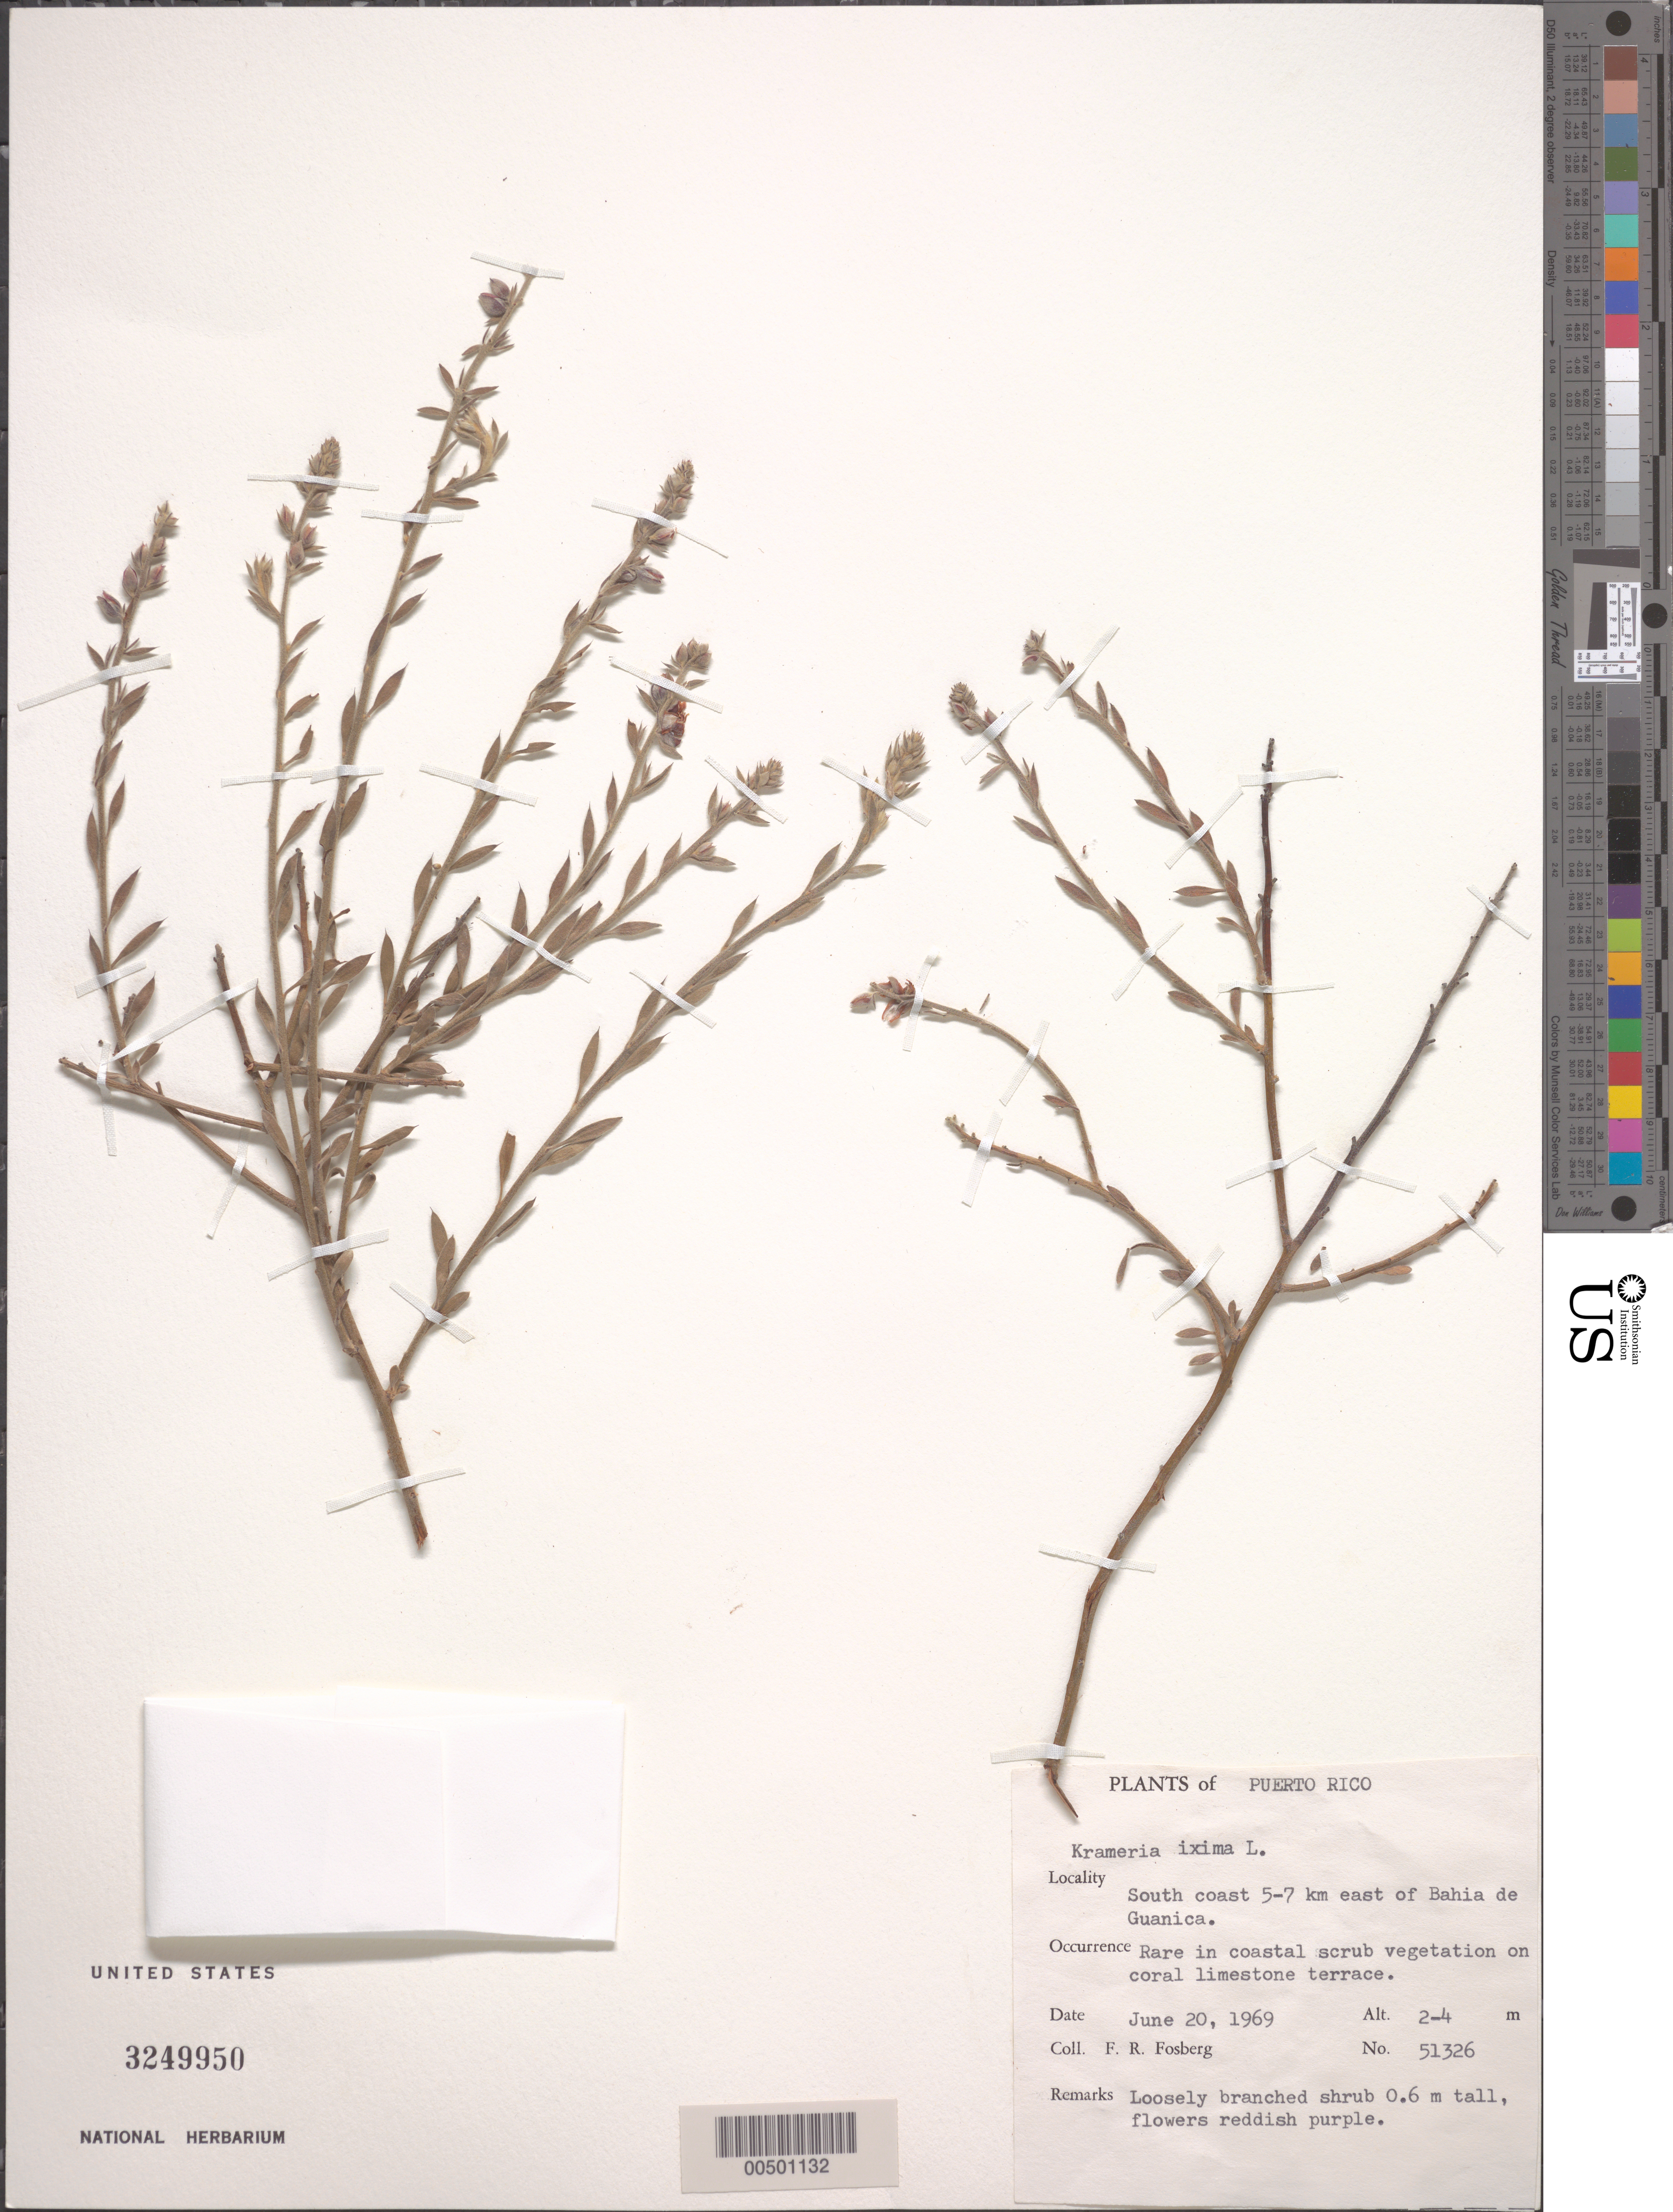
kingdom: Plantae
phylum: Tracheophyta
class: Magnoliopsida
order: Zygophyllales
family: Krameriaceae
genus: Krameria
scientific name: Krameria ixine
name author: L.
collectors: F. R. Fosberg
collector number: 51326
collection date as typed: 20 Jun 1969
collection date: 1969-06-20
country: Puerto Rico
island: Greater Antilles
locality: S coast 5 - 7 km e of bahia de guanica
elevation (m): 2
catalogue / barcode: US 3249950